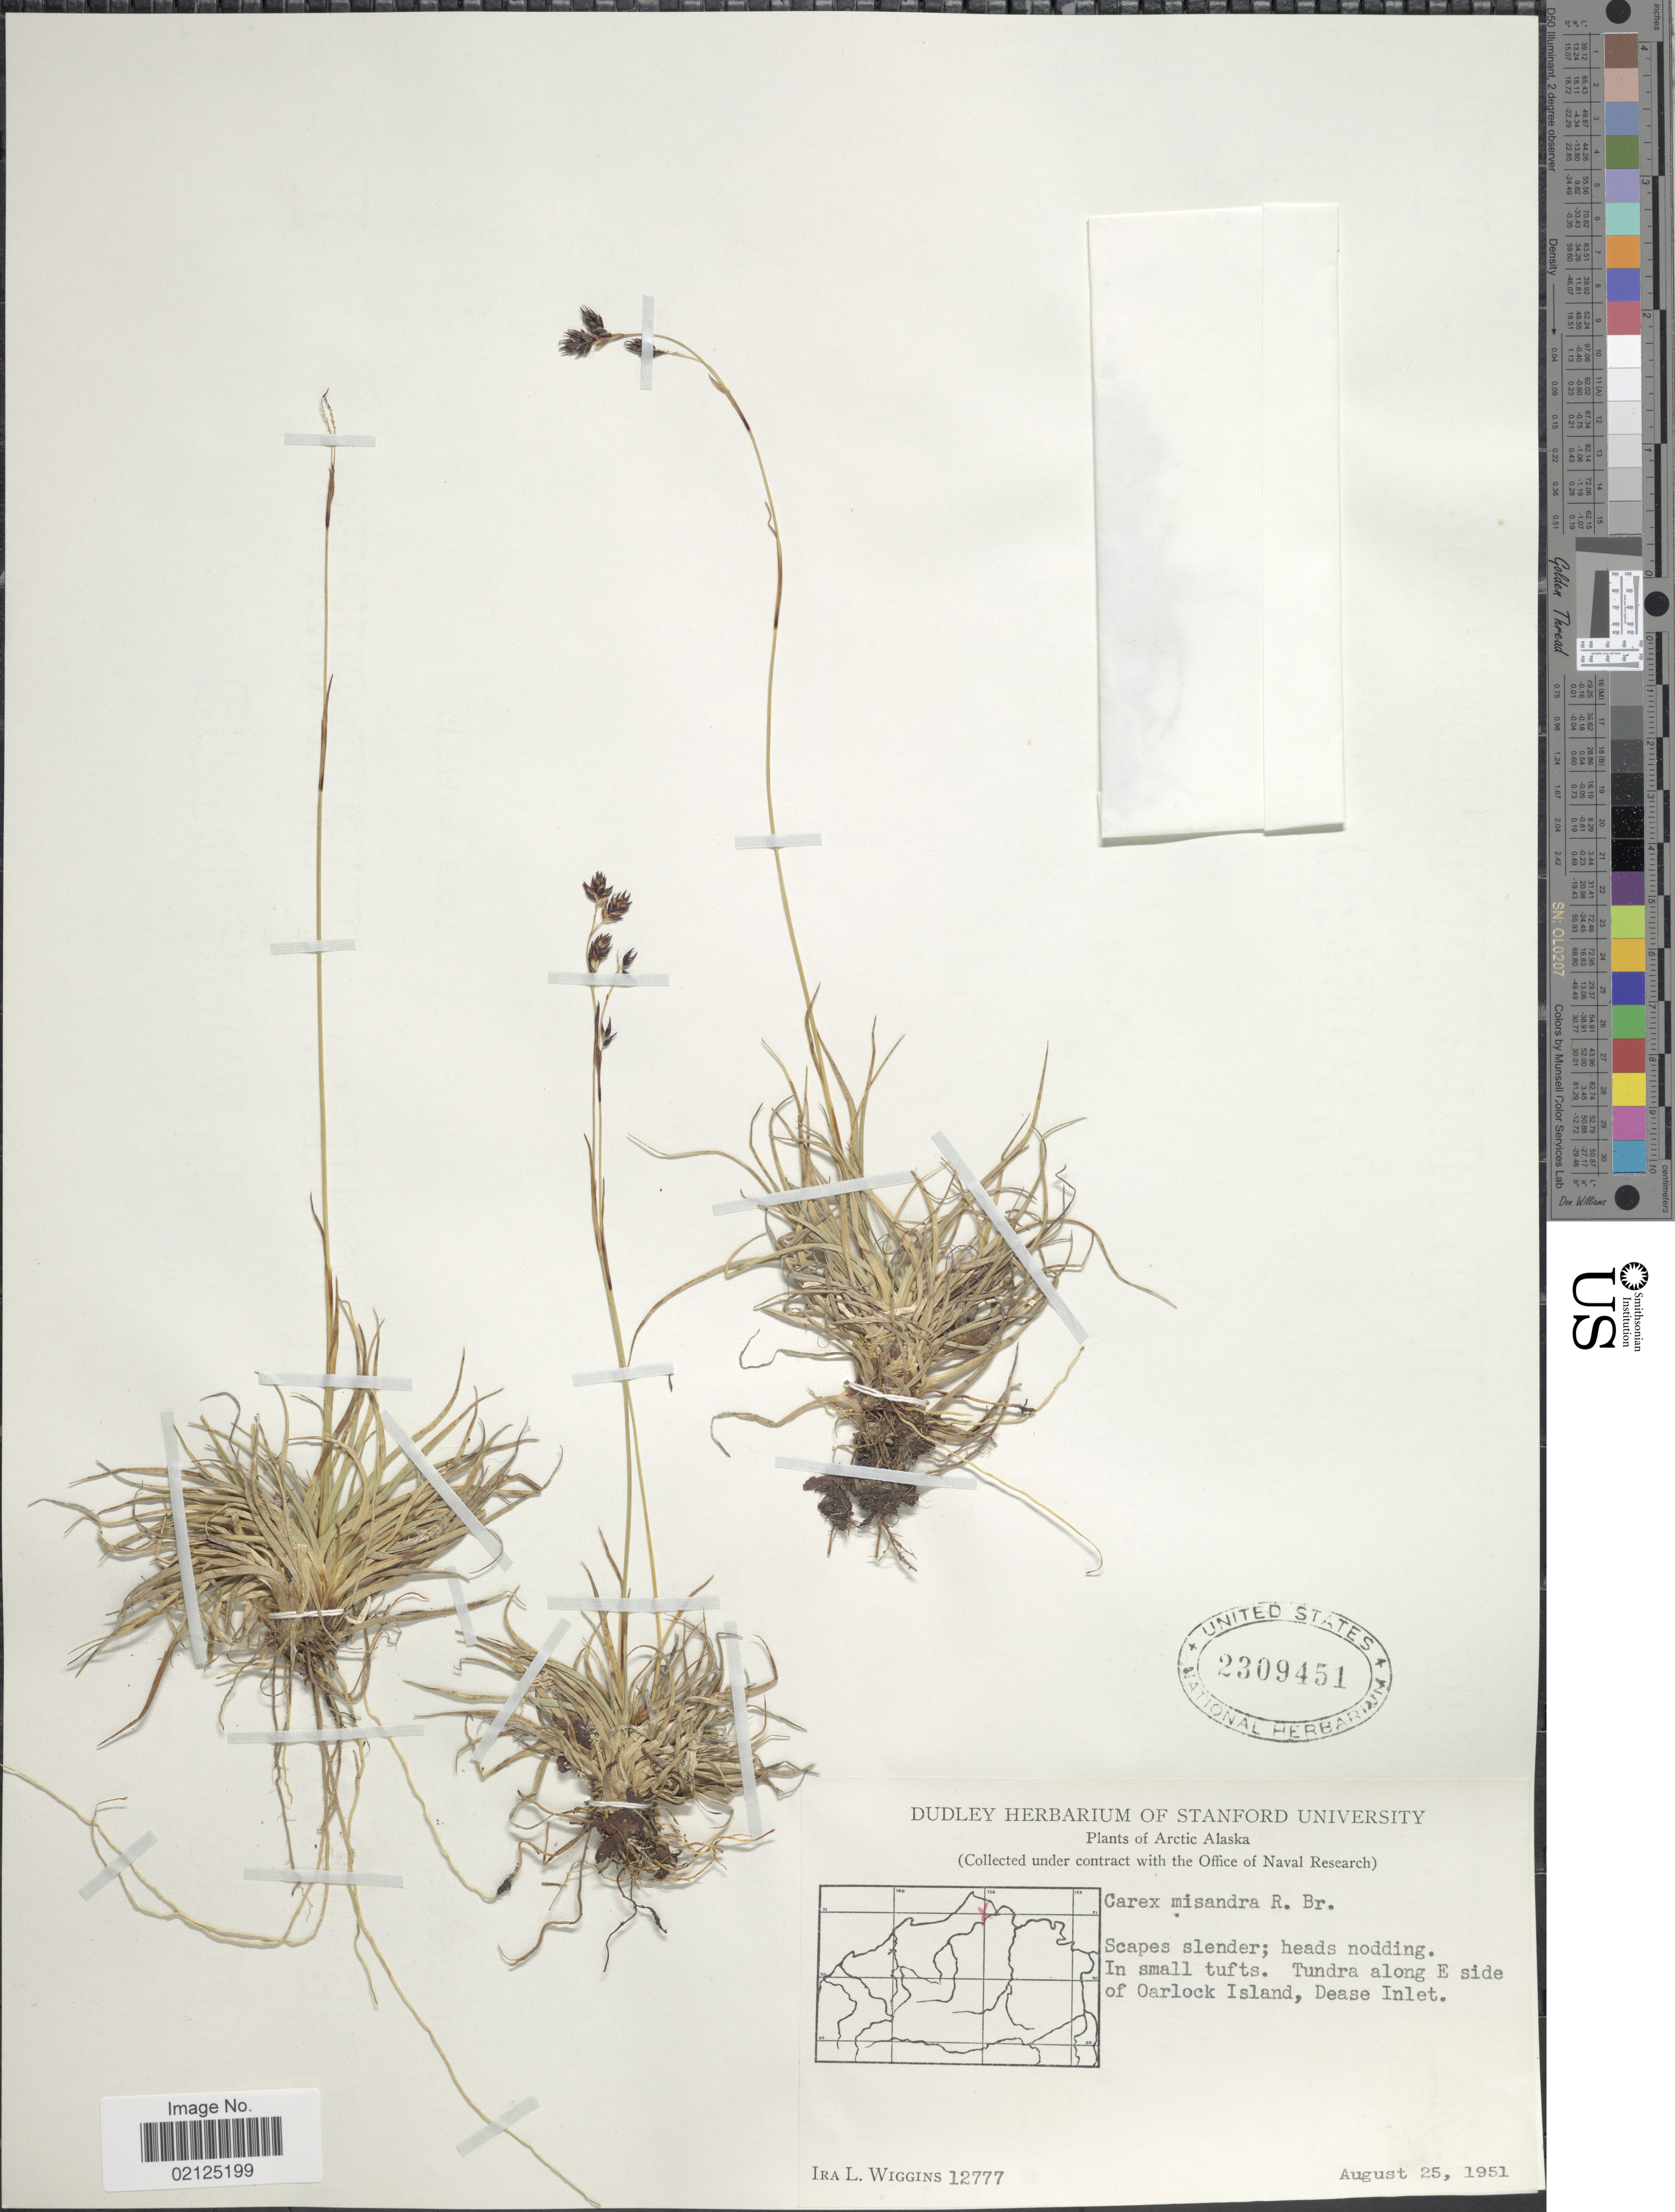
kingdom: Plantae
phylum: Tracheophyta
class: Liliopsida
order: Poales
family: Cyperaceae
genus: Carex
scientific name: Carex fuliginosa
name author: Schkuhr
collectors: I. L. Wiggins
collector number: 12777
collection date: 1951-08-25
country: United States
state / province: Alaska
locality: Arctic Alaska, In small tufts. Tundra along E side of Oarlock Island, Dease Inlet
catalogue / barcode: US 2309451